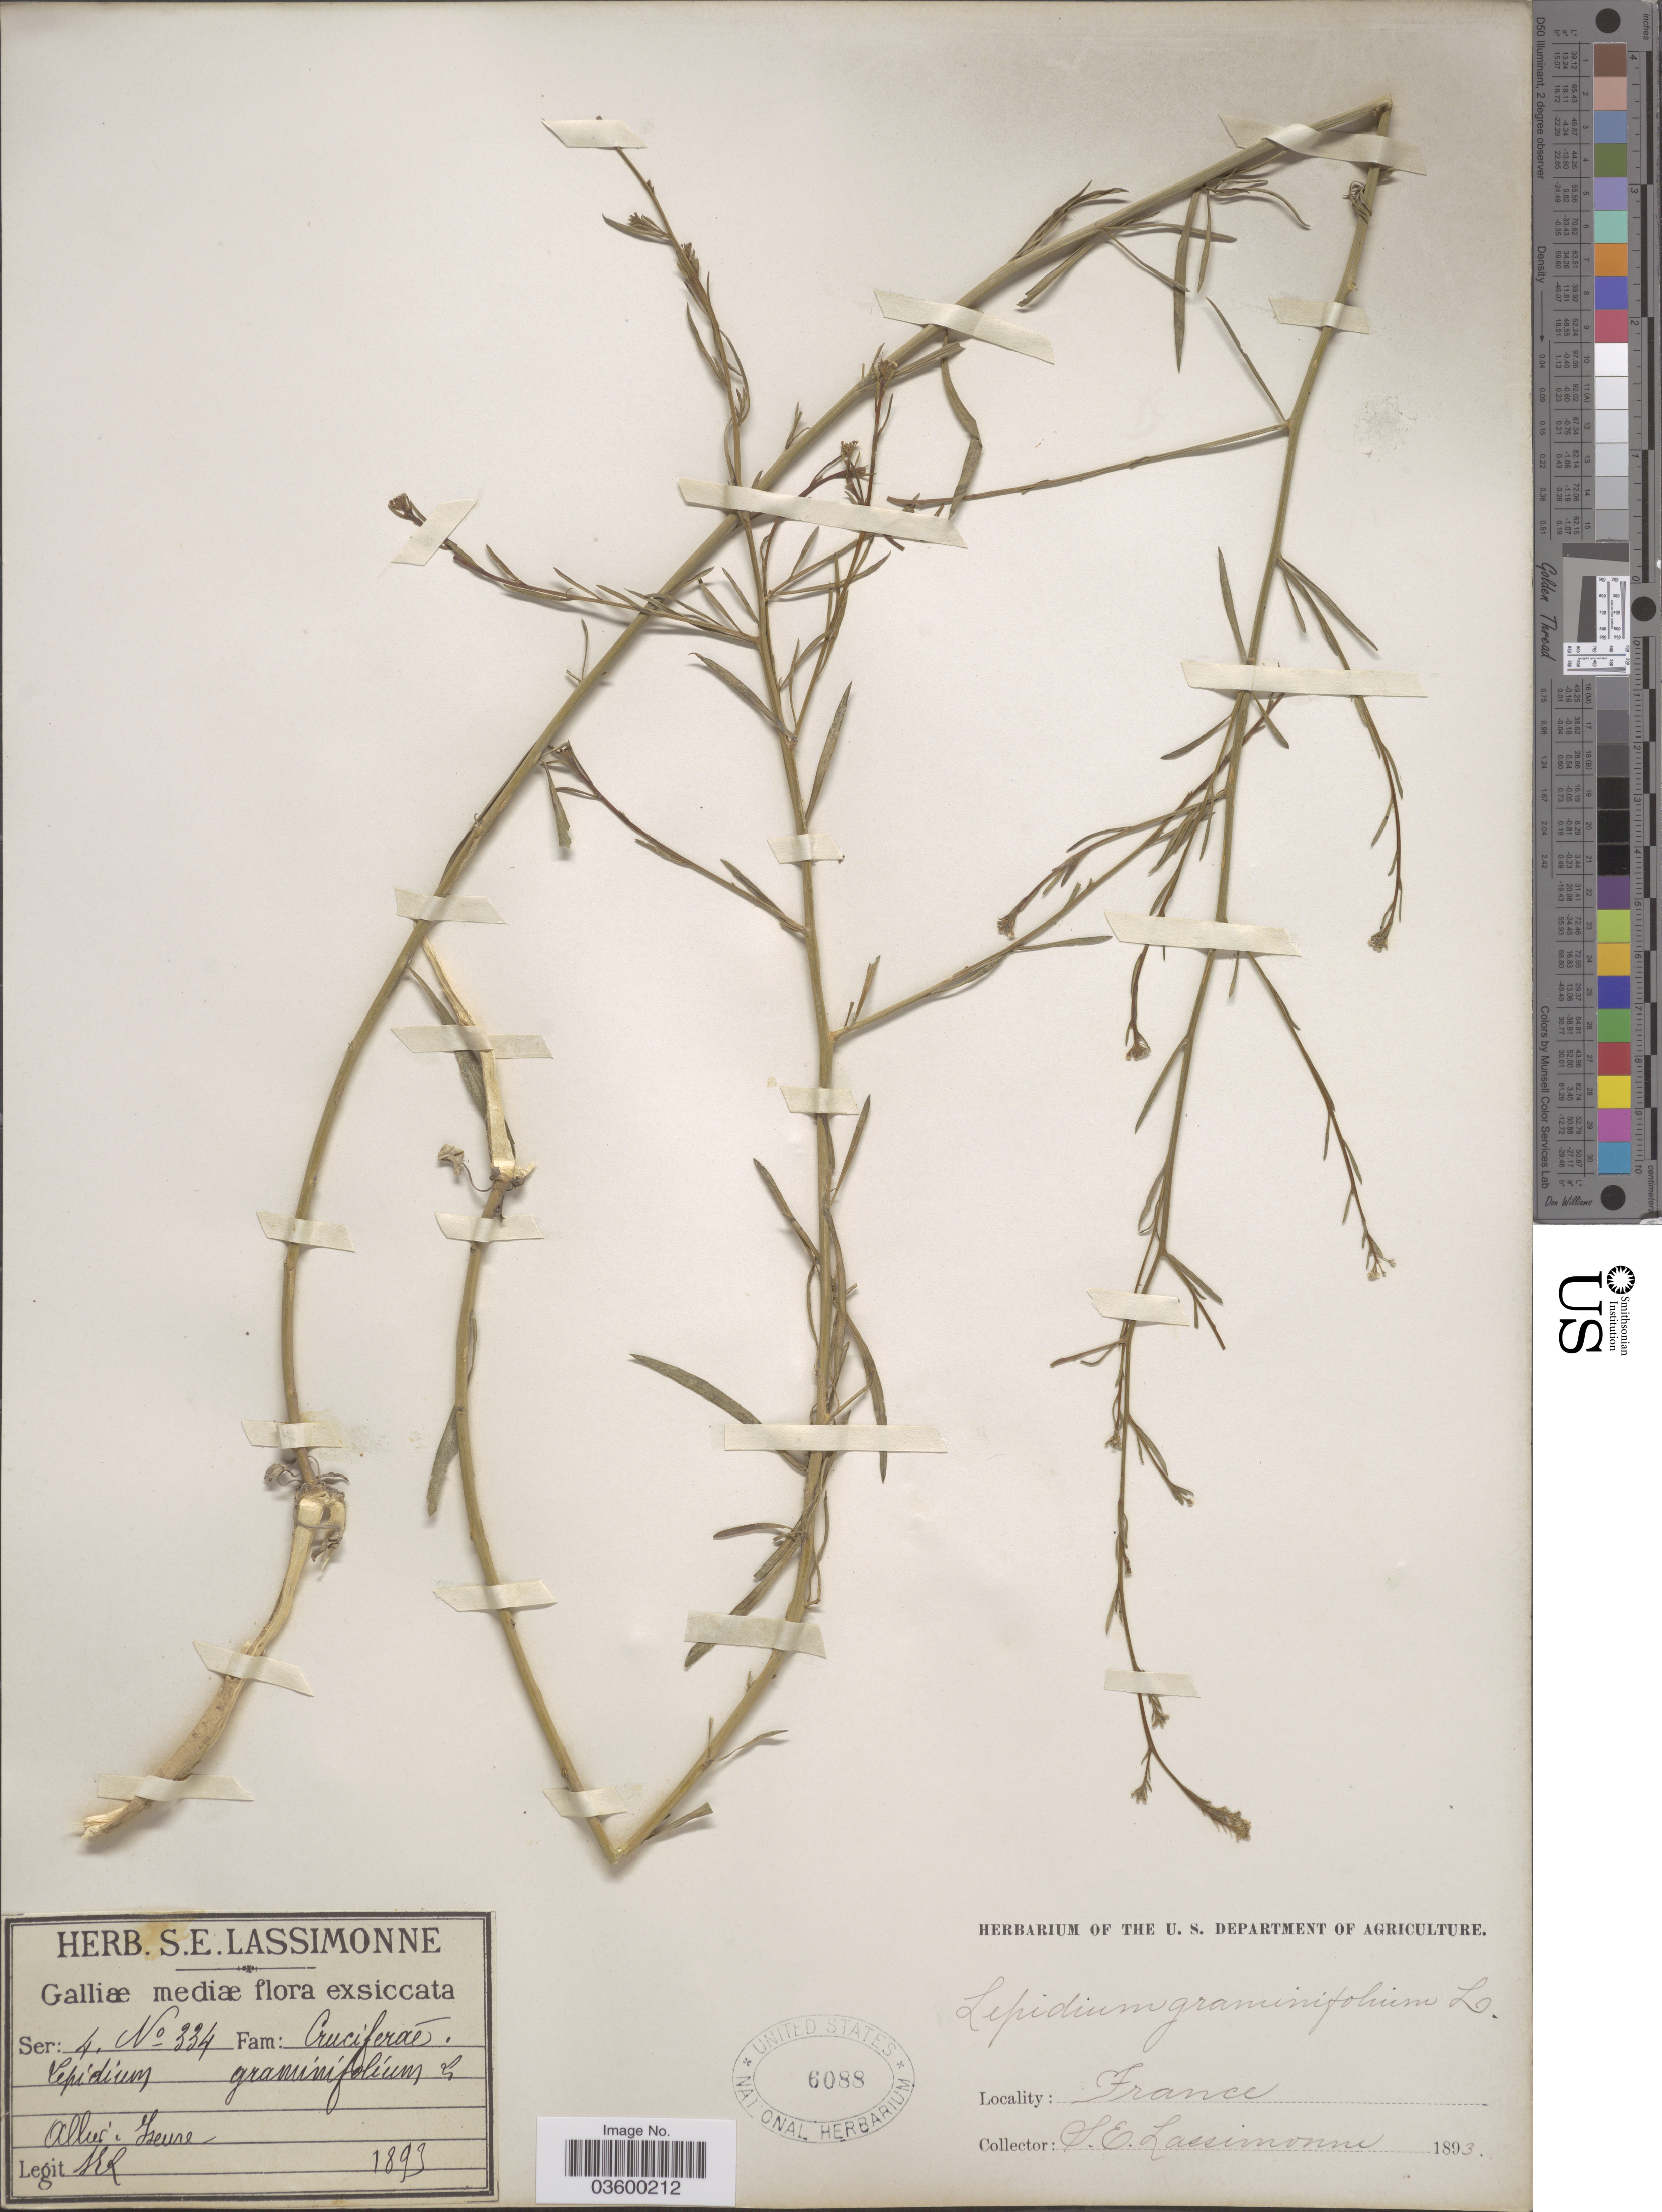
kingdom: Plantae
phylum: Tracheophyta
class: Magnoliopsida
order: Brassicales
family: Brassicaceae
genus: Lepidium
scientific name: Lepidium graminifolium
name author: L.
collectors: S. Lassimonne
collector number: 334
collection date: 1893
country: France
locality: Galliæ mediæ. Allier- Yzeure.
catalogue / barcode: US 6088